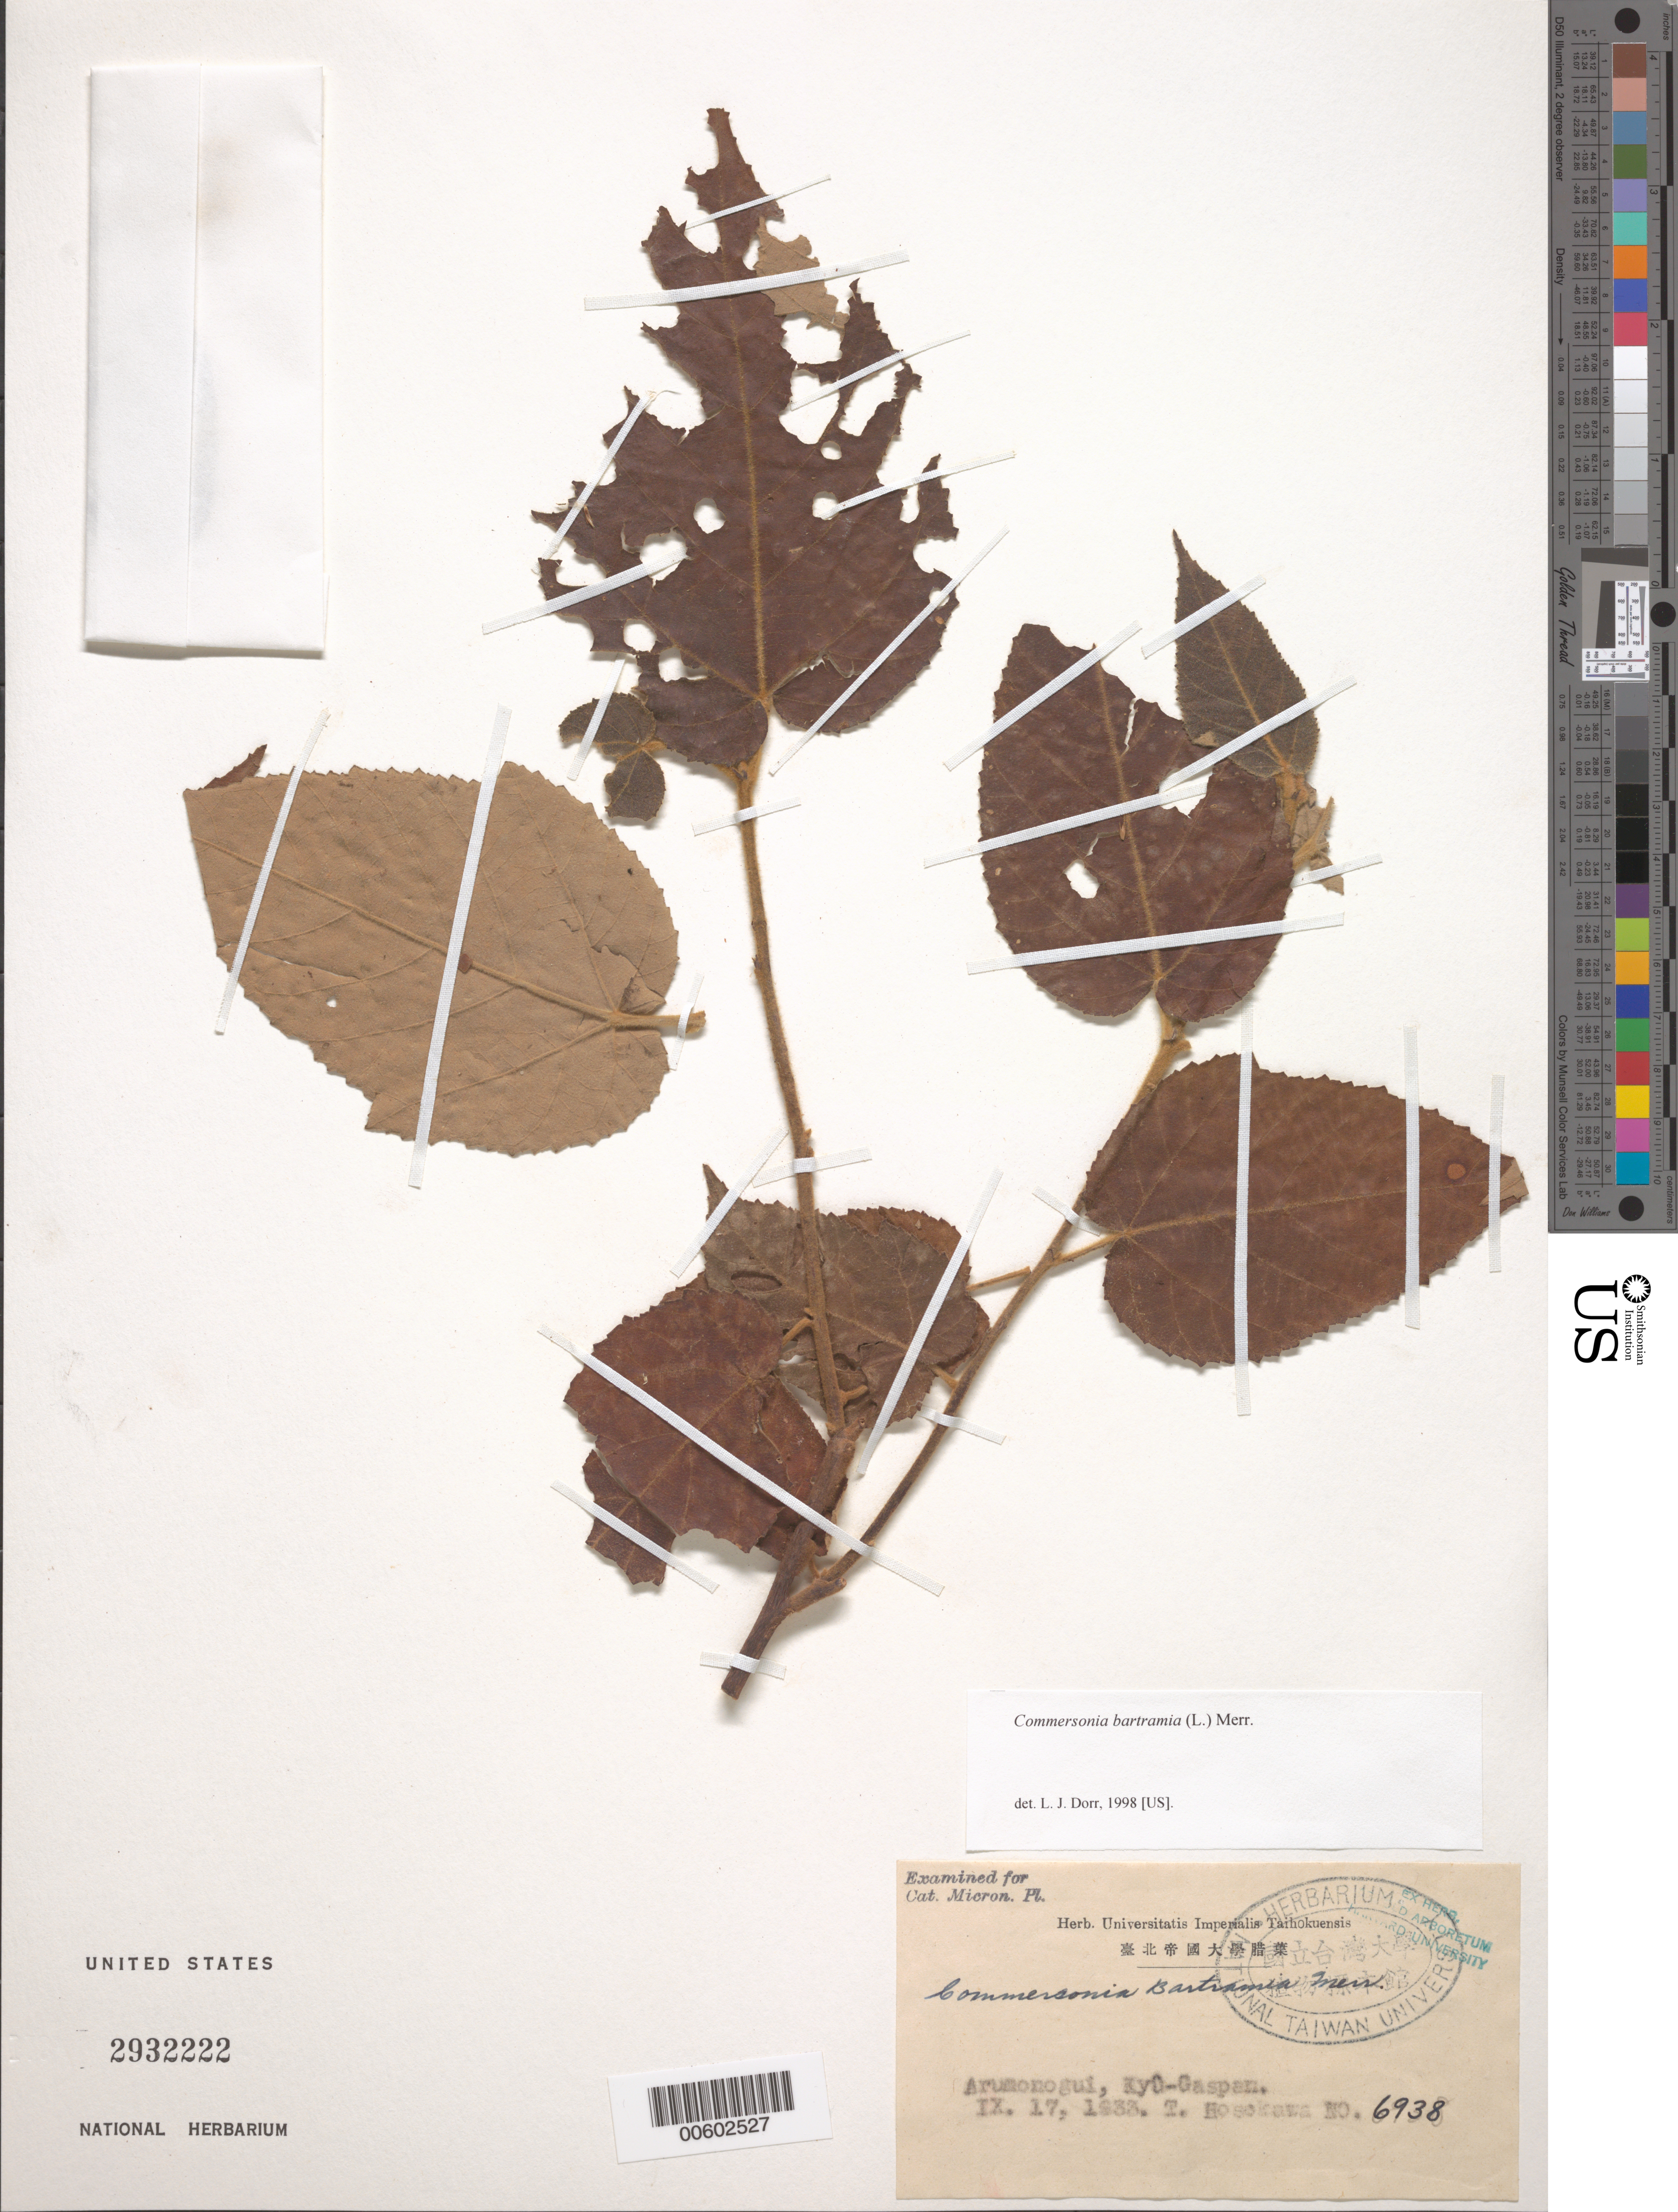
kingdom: Plantae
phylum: Tracheophyta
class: Magnoliopsida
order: Malvales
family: Malvaceae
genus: Commersonia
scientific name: Commersonia bartramia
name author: (L.) Merr.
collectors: T. Hosakawa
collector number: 6938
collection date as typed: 17 Sep 1933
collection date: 1933-09-17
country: Palau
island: Babeldaob [Babelthuap]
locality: Arumonogui, Kuû-Gaspan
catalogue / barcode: US 2932222